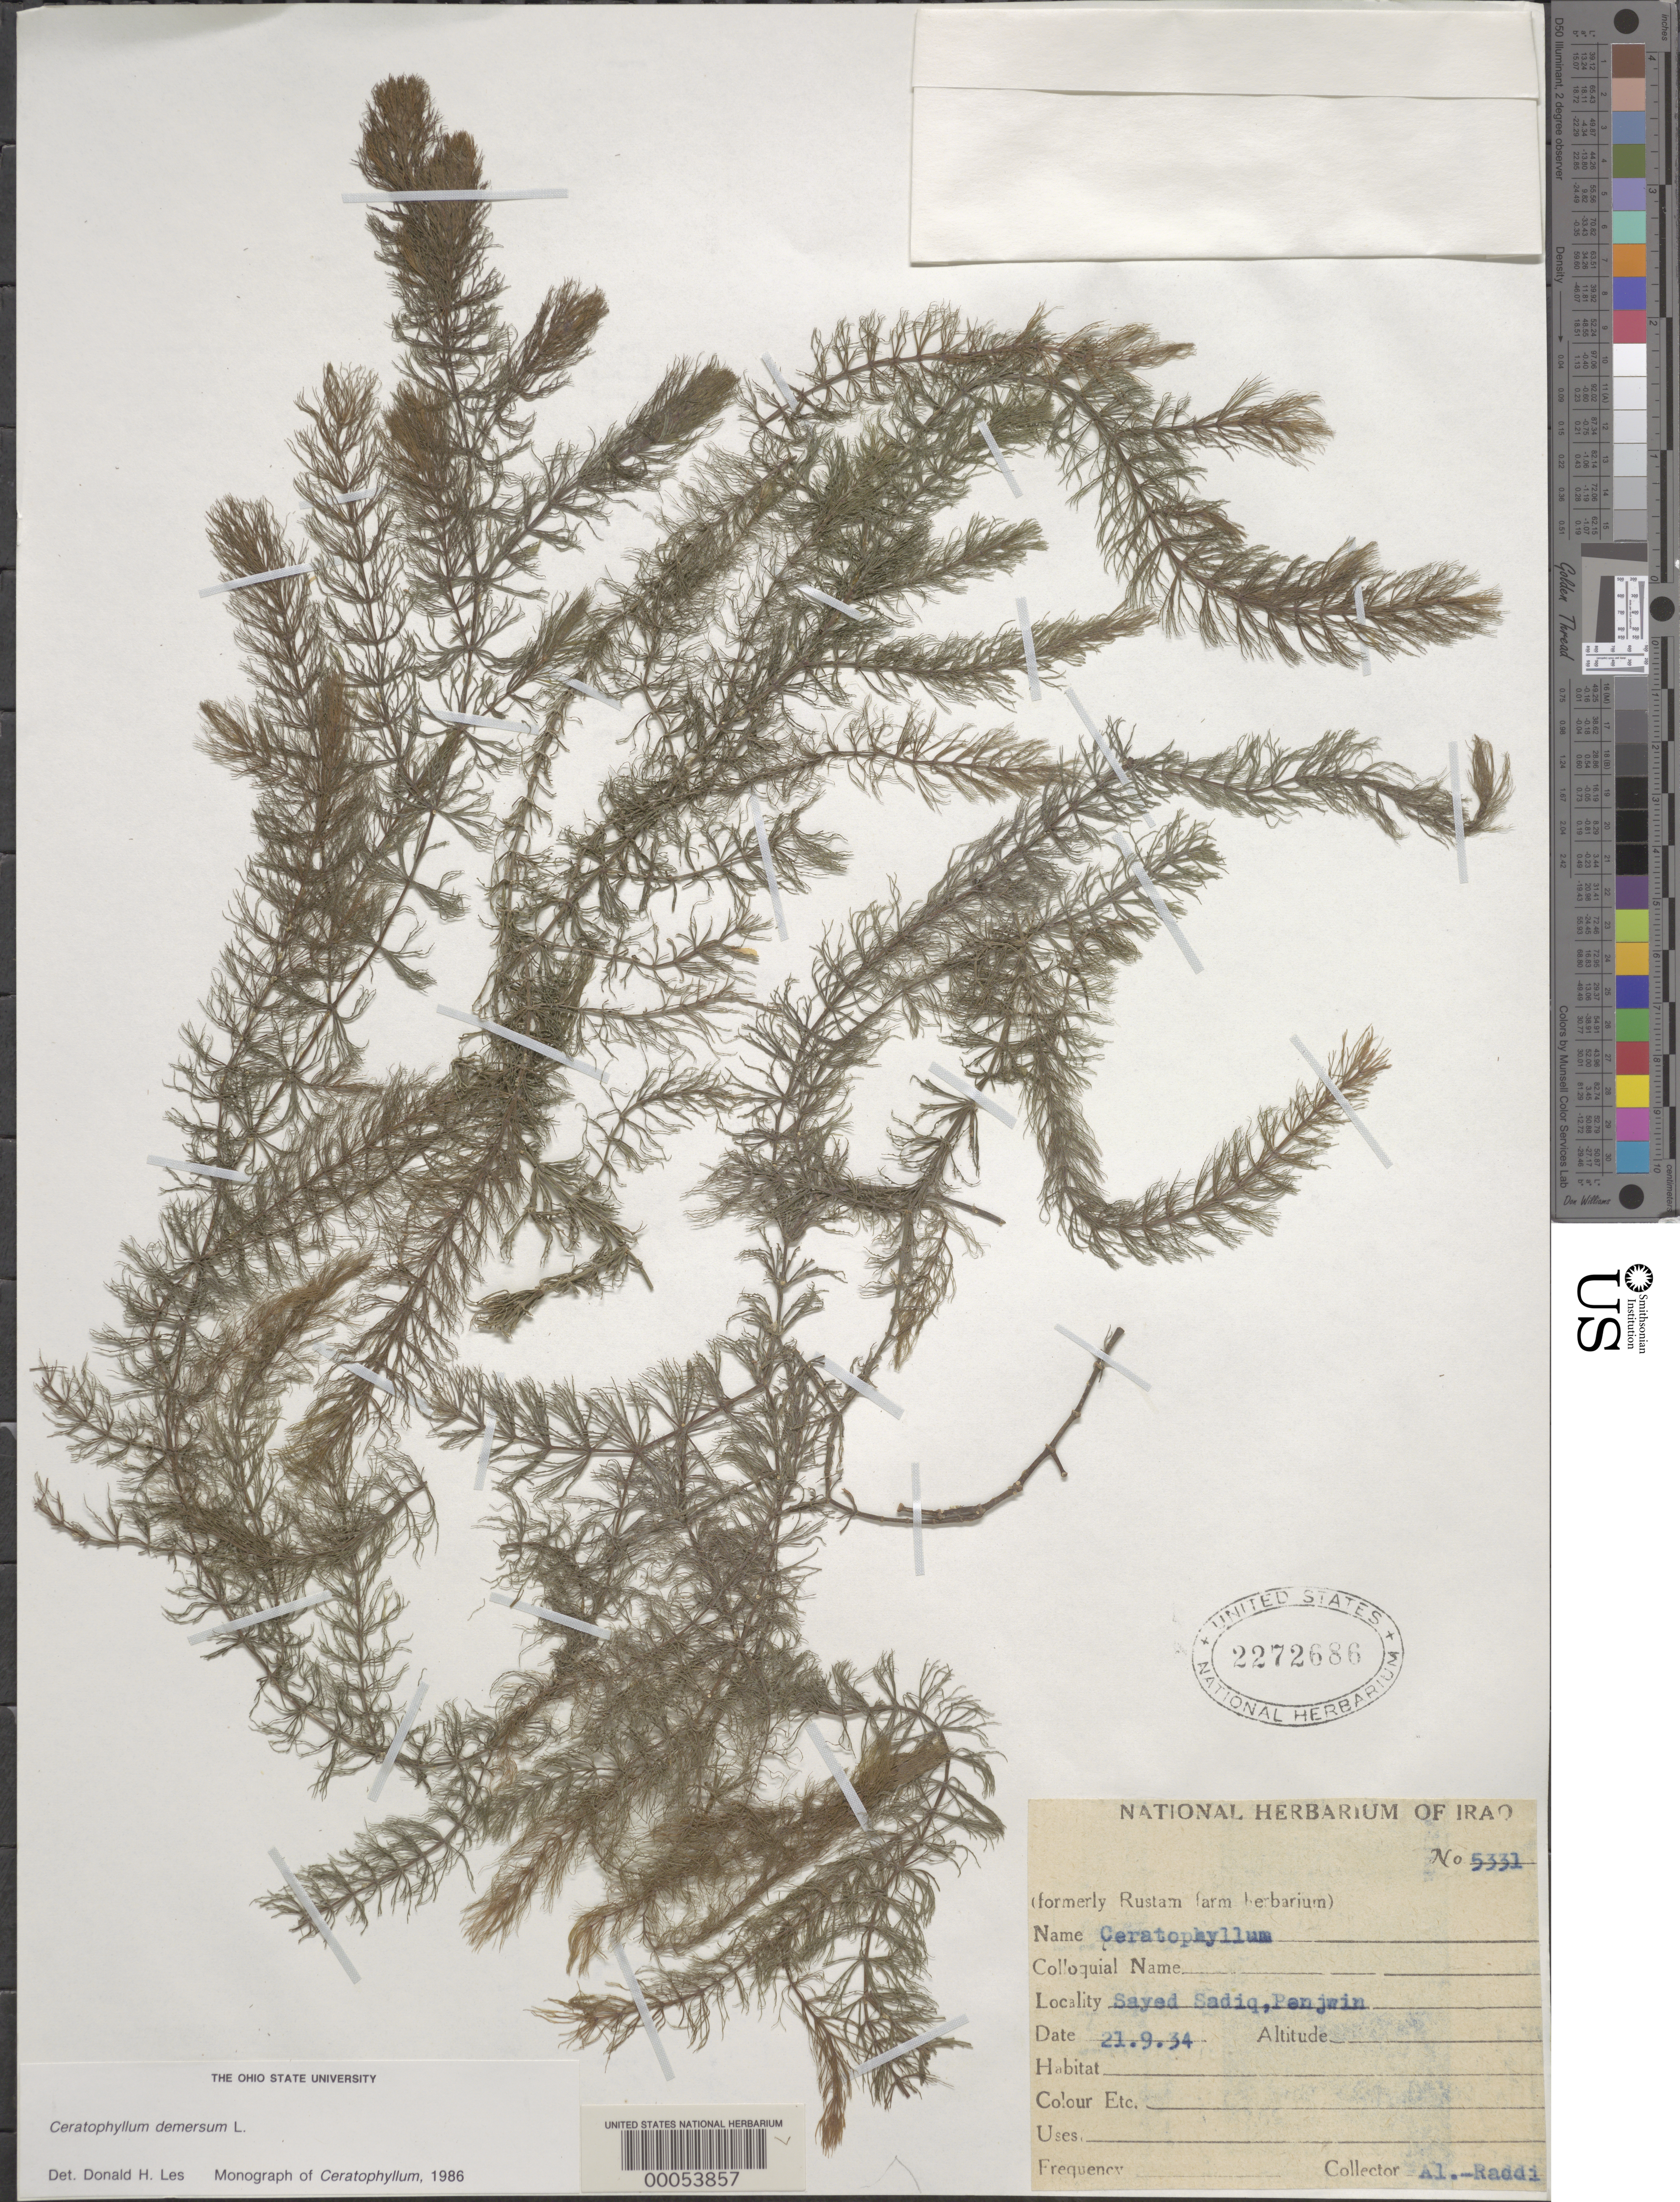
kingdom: Plantae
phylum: Tracheophyta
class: Magnoliopsida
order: Ceratophyllales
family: Ceratophyllaceae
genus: Ceratophyllum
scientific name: Ceratophyllum demersum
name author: L.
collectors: Al-Raddi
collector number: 5331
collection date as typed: Transcribed d/m/y: 21/9/34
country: Iraq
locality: Sayed Sadiq, Penjwin.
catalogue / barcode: US 2272686